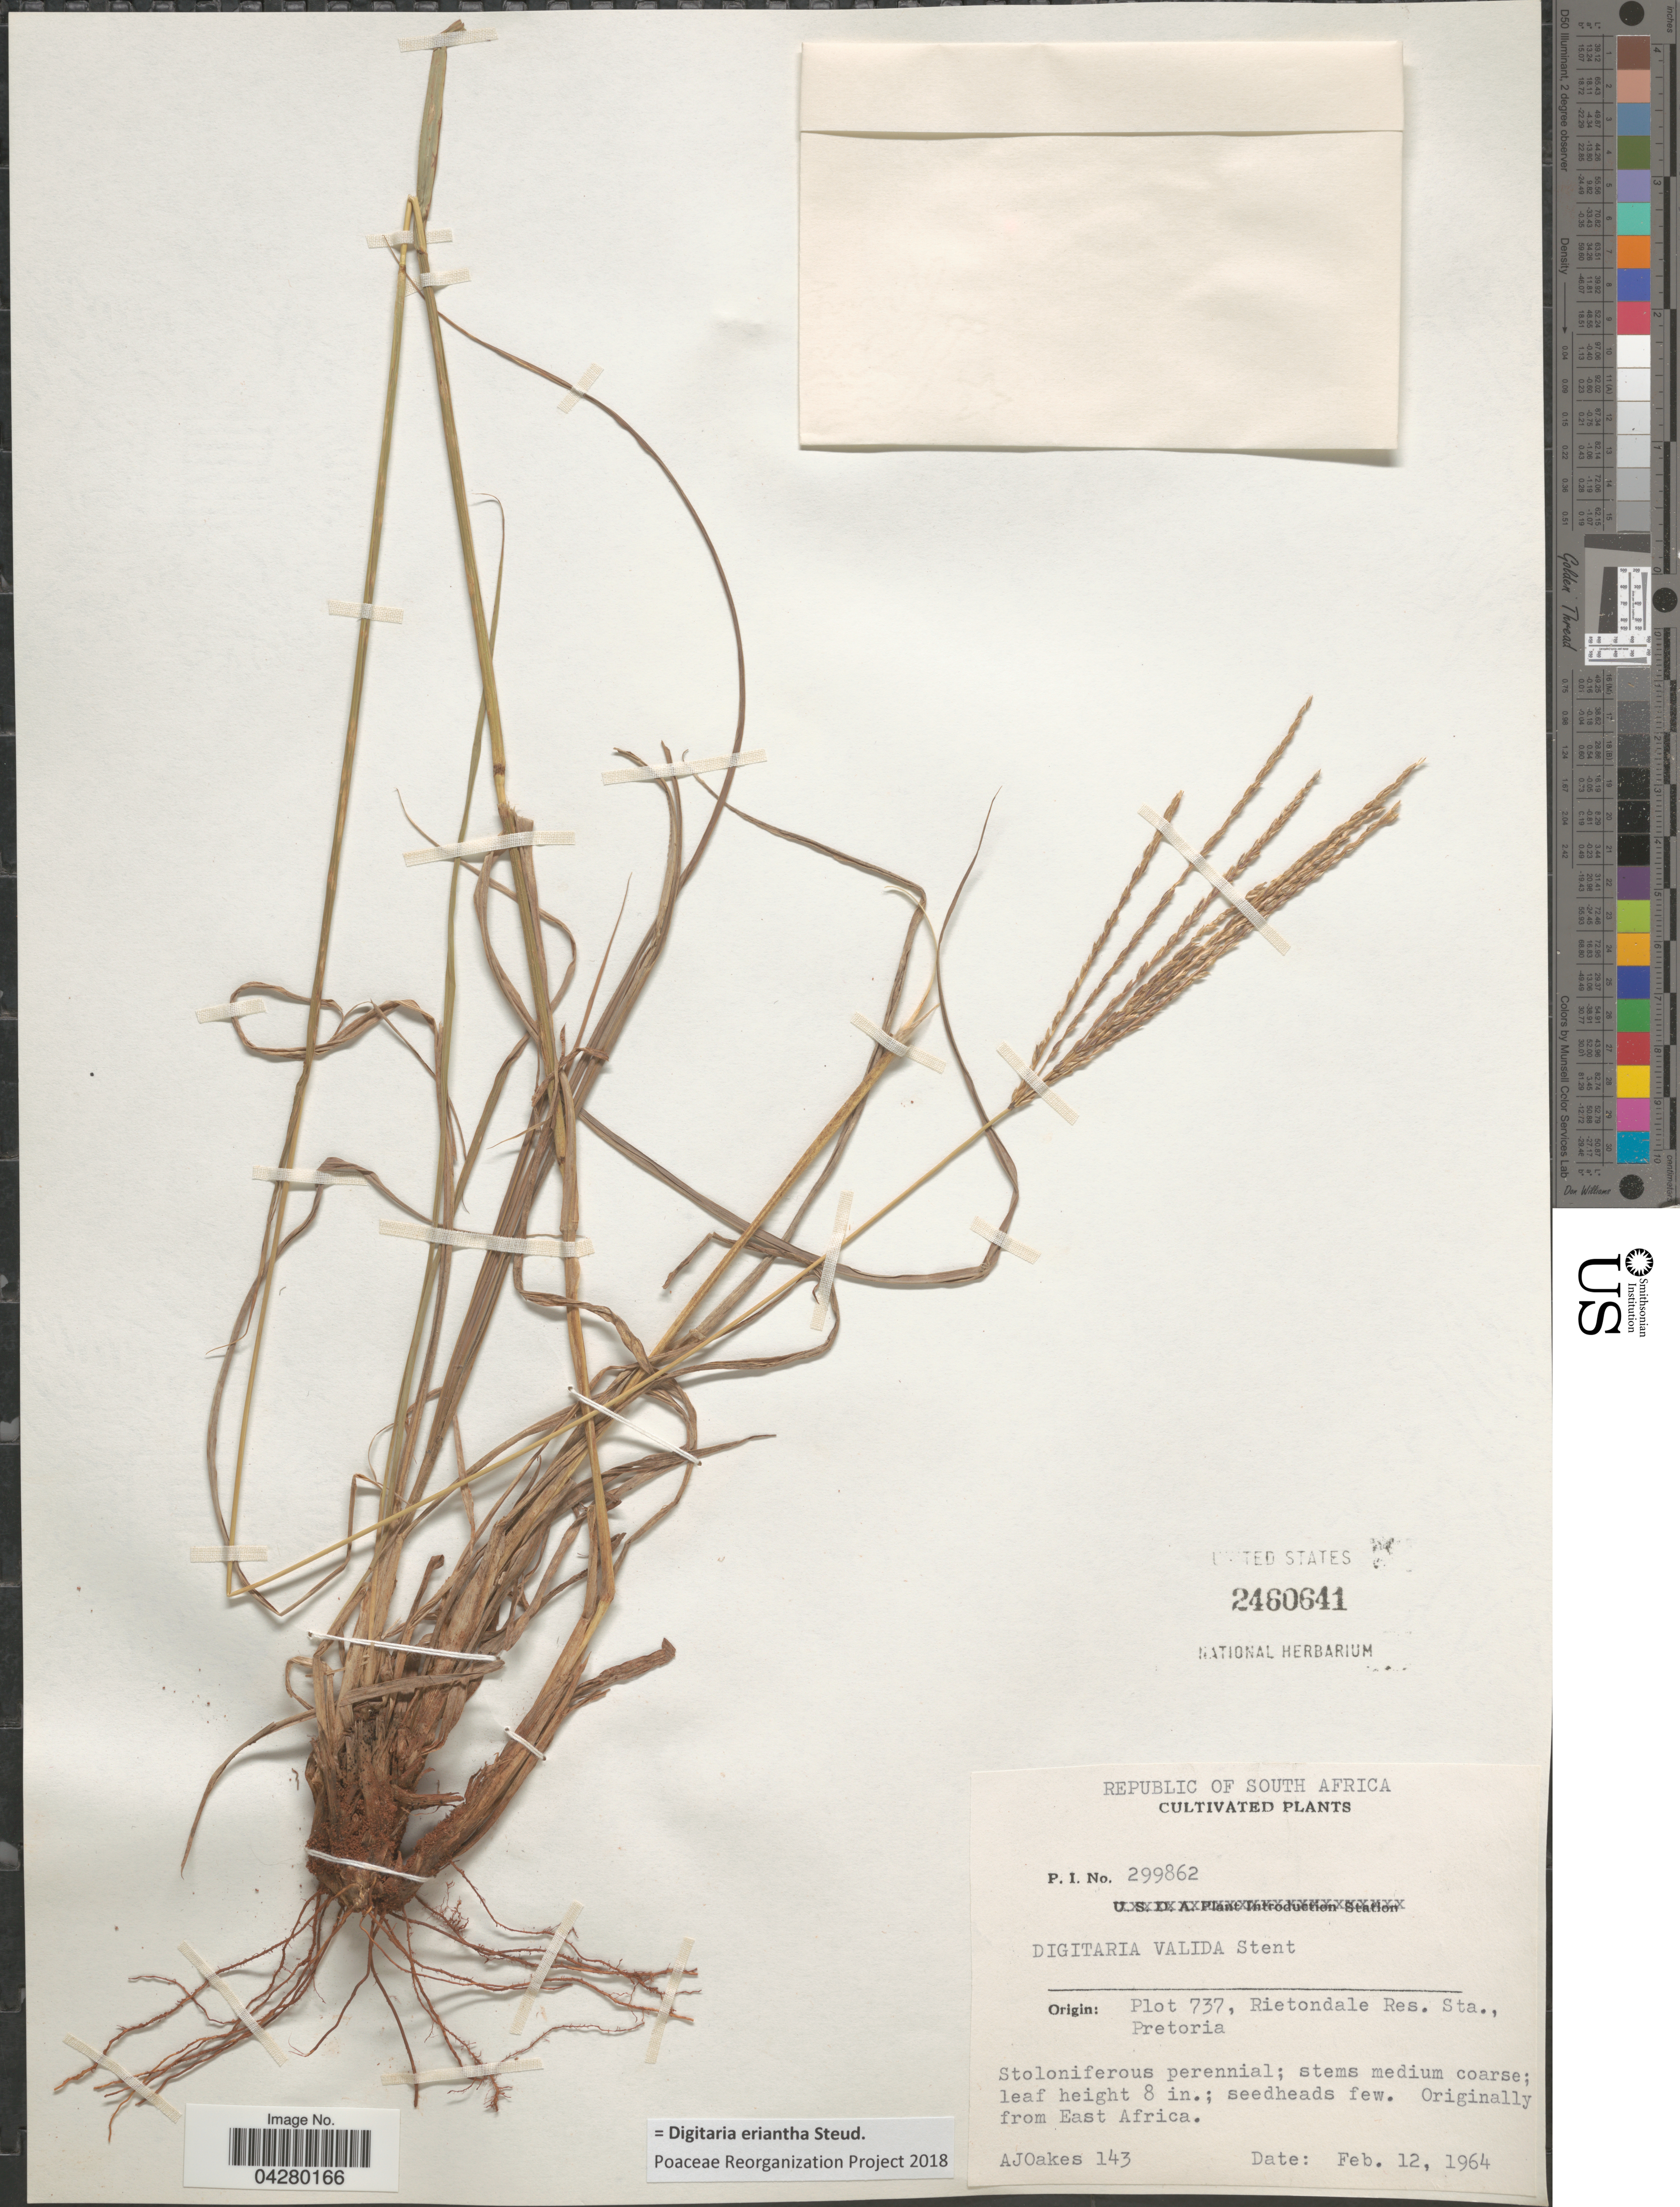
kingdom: Plantae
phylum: Tracheophyta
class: Liliopsida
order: Poales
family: Poaceae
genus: Digitaria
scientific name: Digitaria eriantha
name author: Steud.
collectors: A. Oakes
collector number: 143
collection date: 1964-02-12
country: South Africa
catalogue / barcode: US 2460641